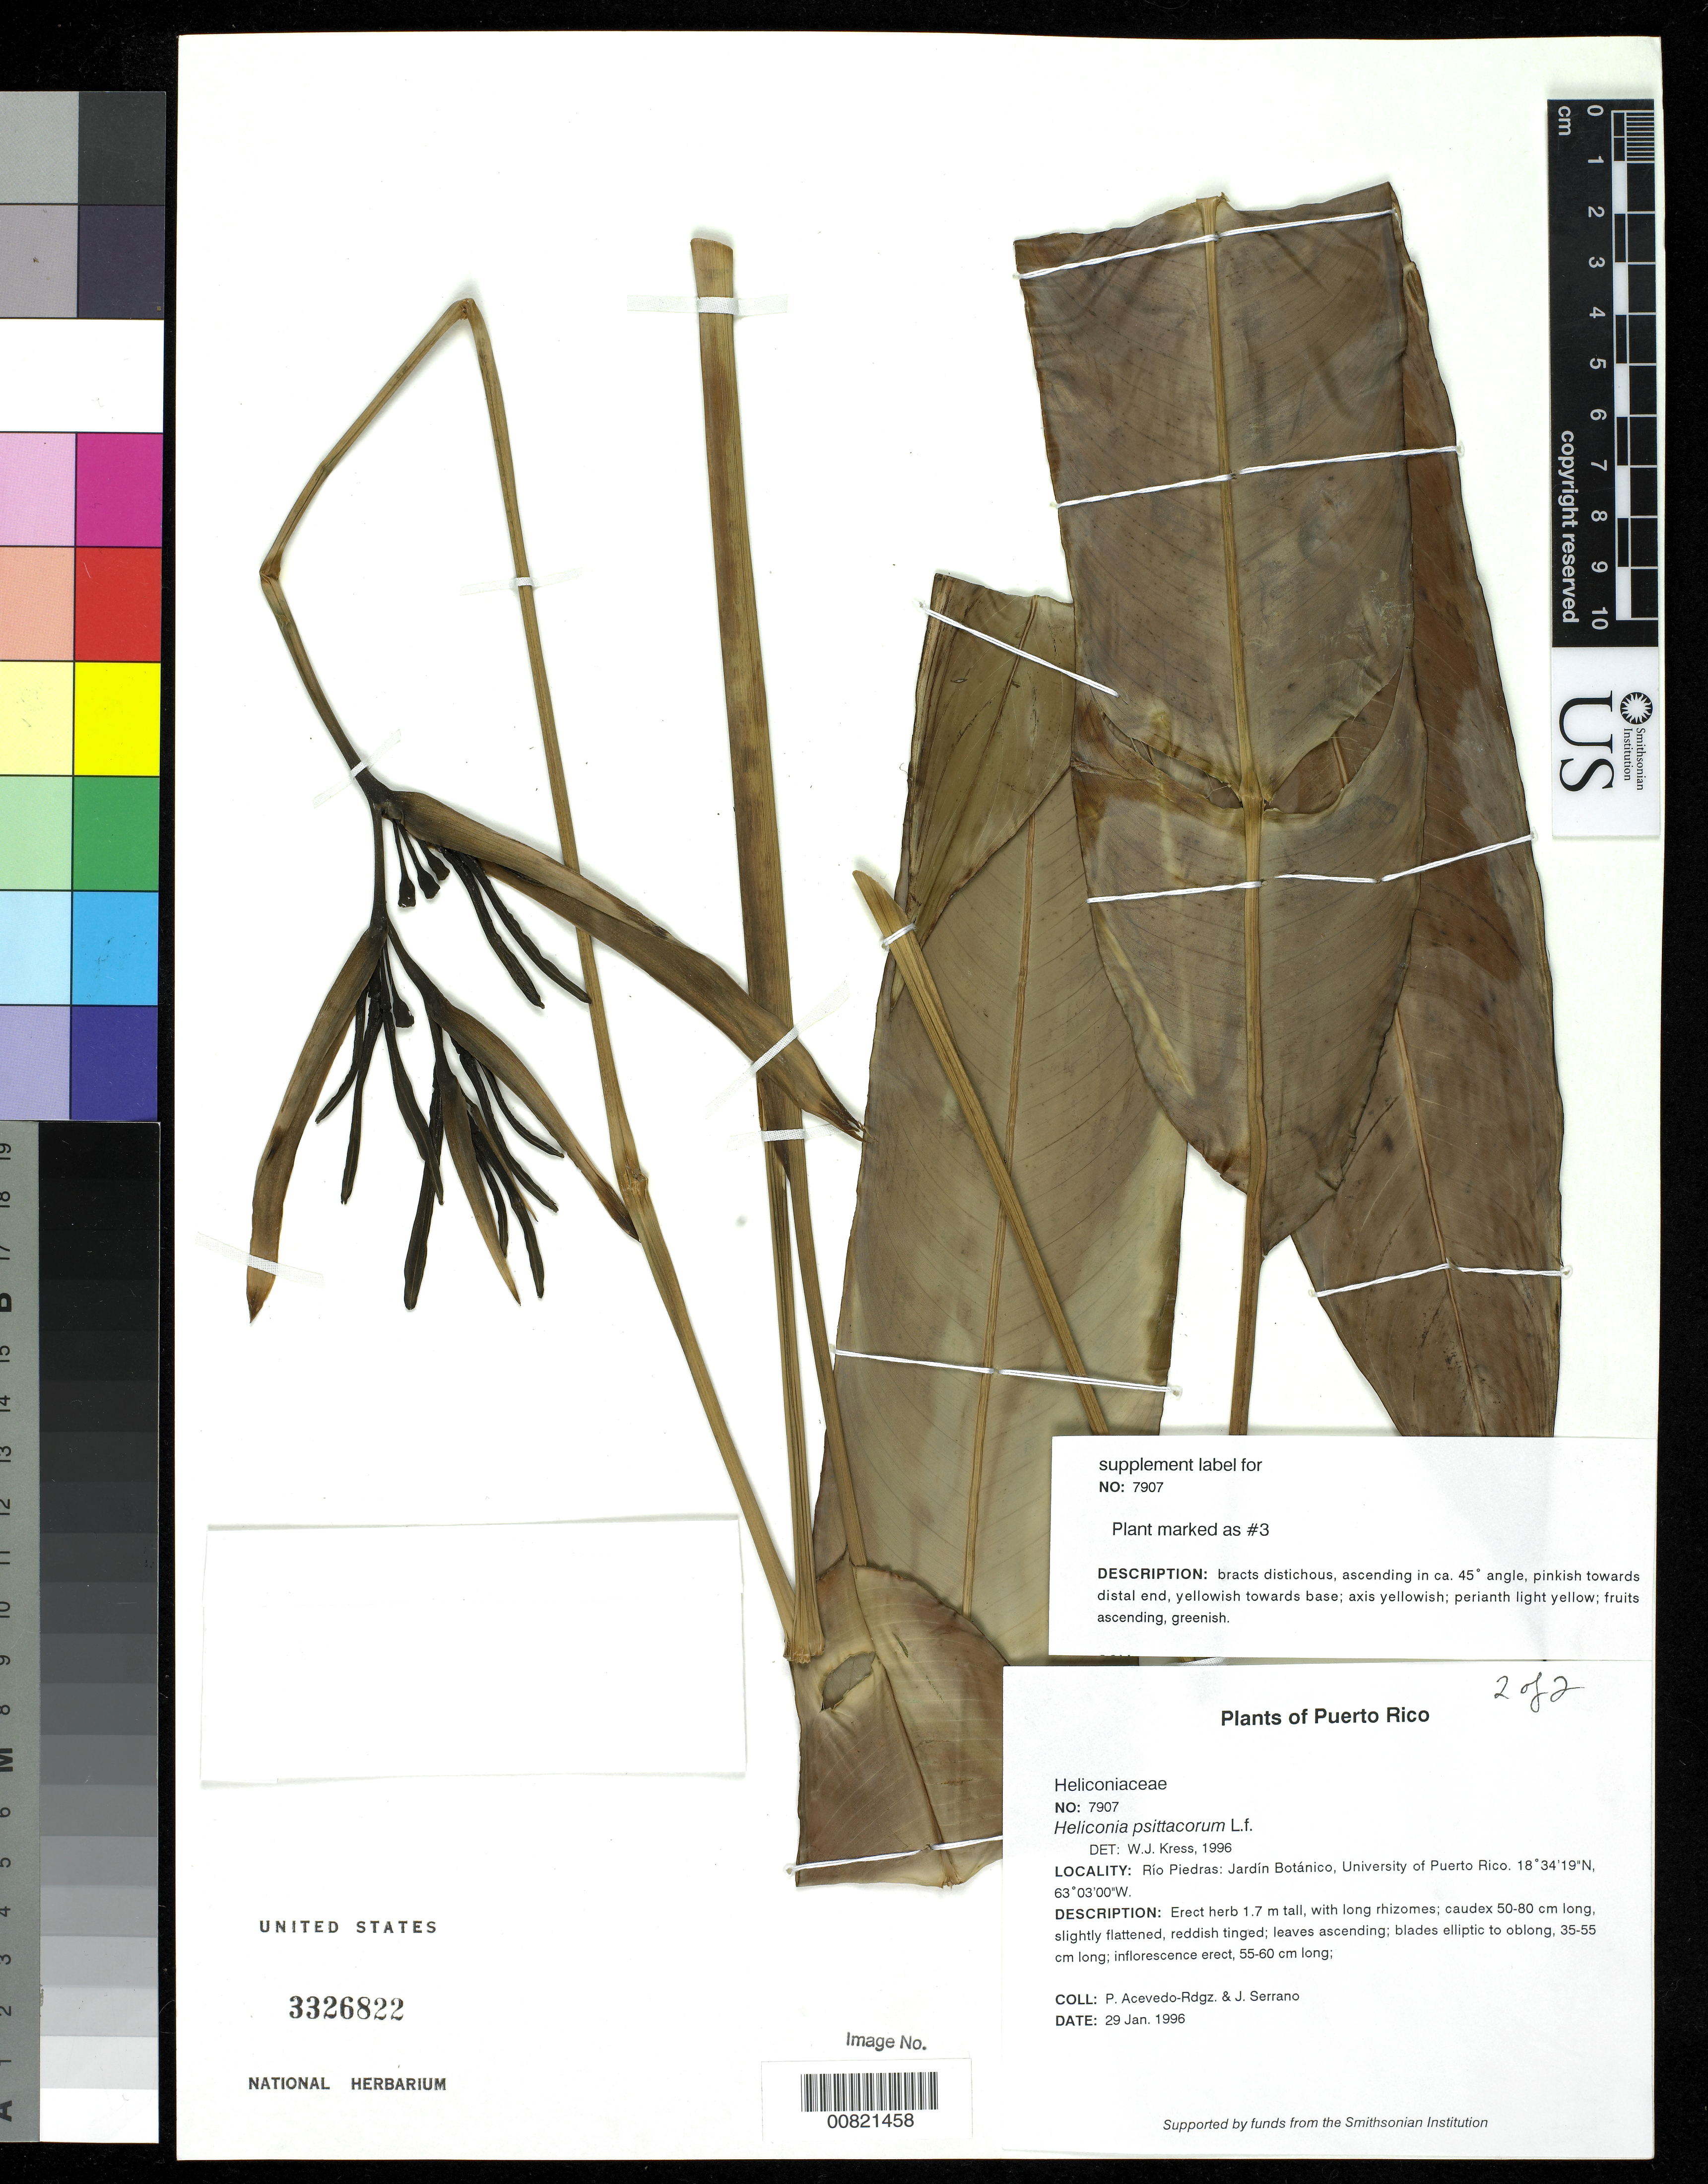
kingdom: Plantae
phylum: Tracheophyta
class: Liliopsida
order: Zingiberales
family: Heliconiaceae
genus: Heliconia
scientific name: Heliconia psittacorum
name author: L. f.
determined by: Kress, W. J., (US), Smithsonian Institution - National Museum of Natural History (UNITED STATES)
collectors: P. Acevedo-Rodr. & J. Serrano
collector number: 7907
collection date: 1996-01-29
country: Puerto Rico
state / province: Rio Piedras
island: Puerto Rico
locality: Jardin Botanica, Univ. of Puerto Rico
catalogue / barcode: US 3326822